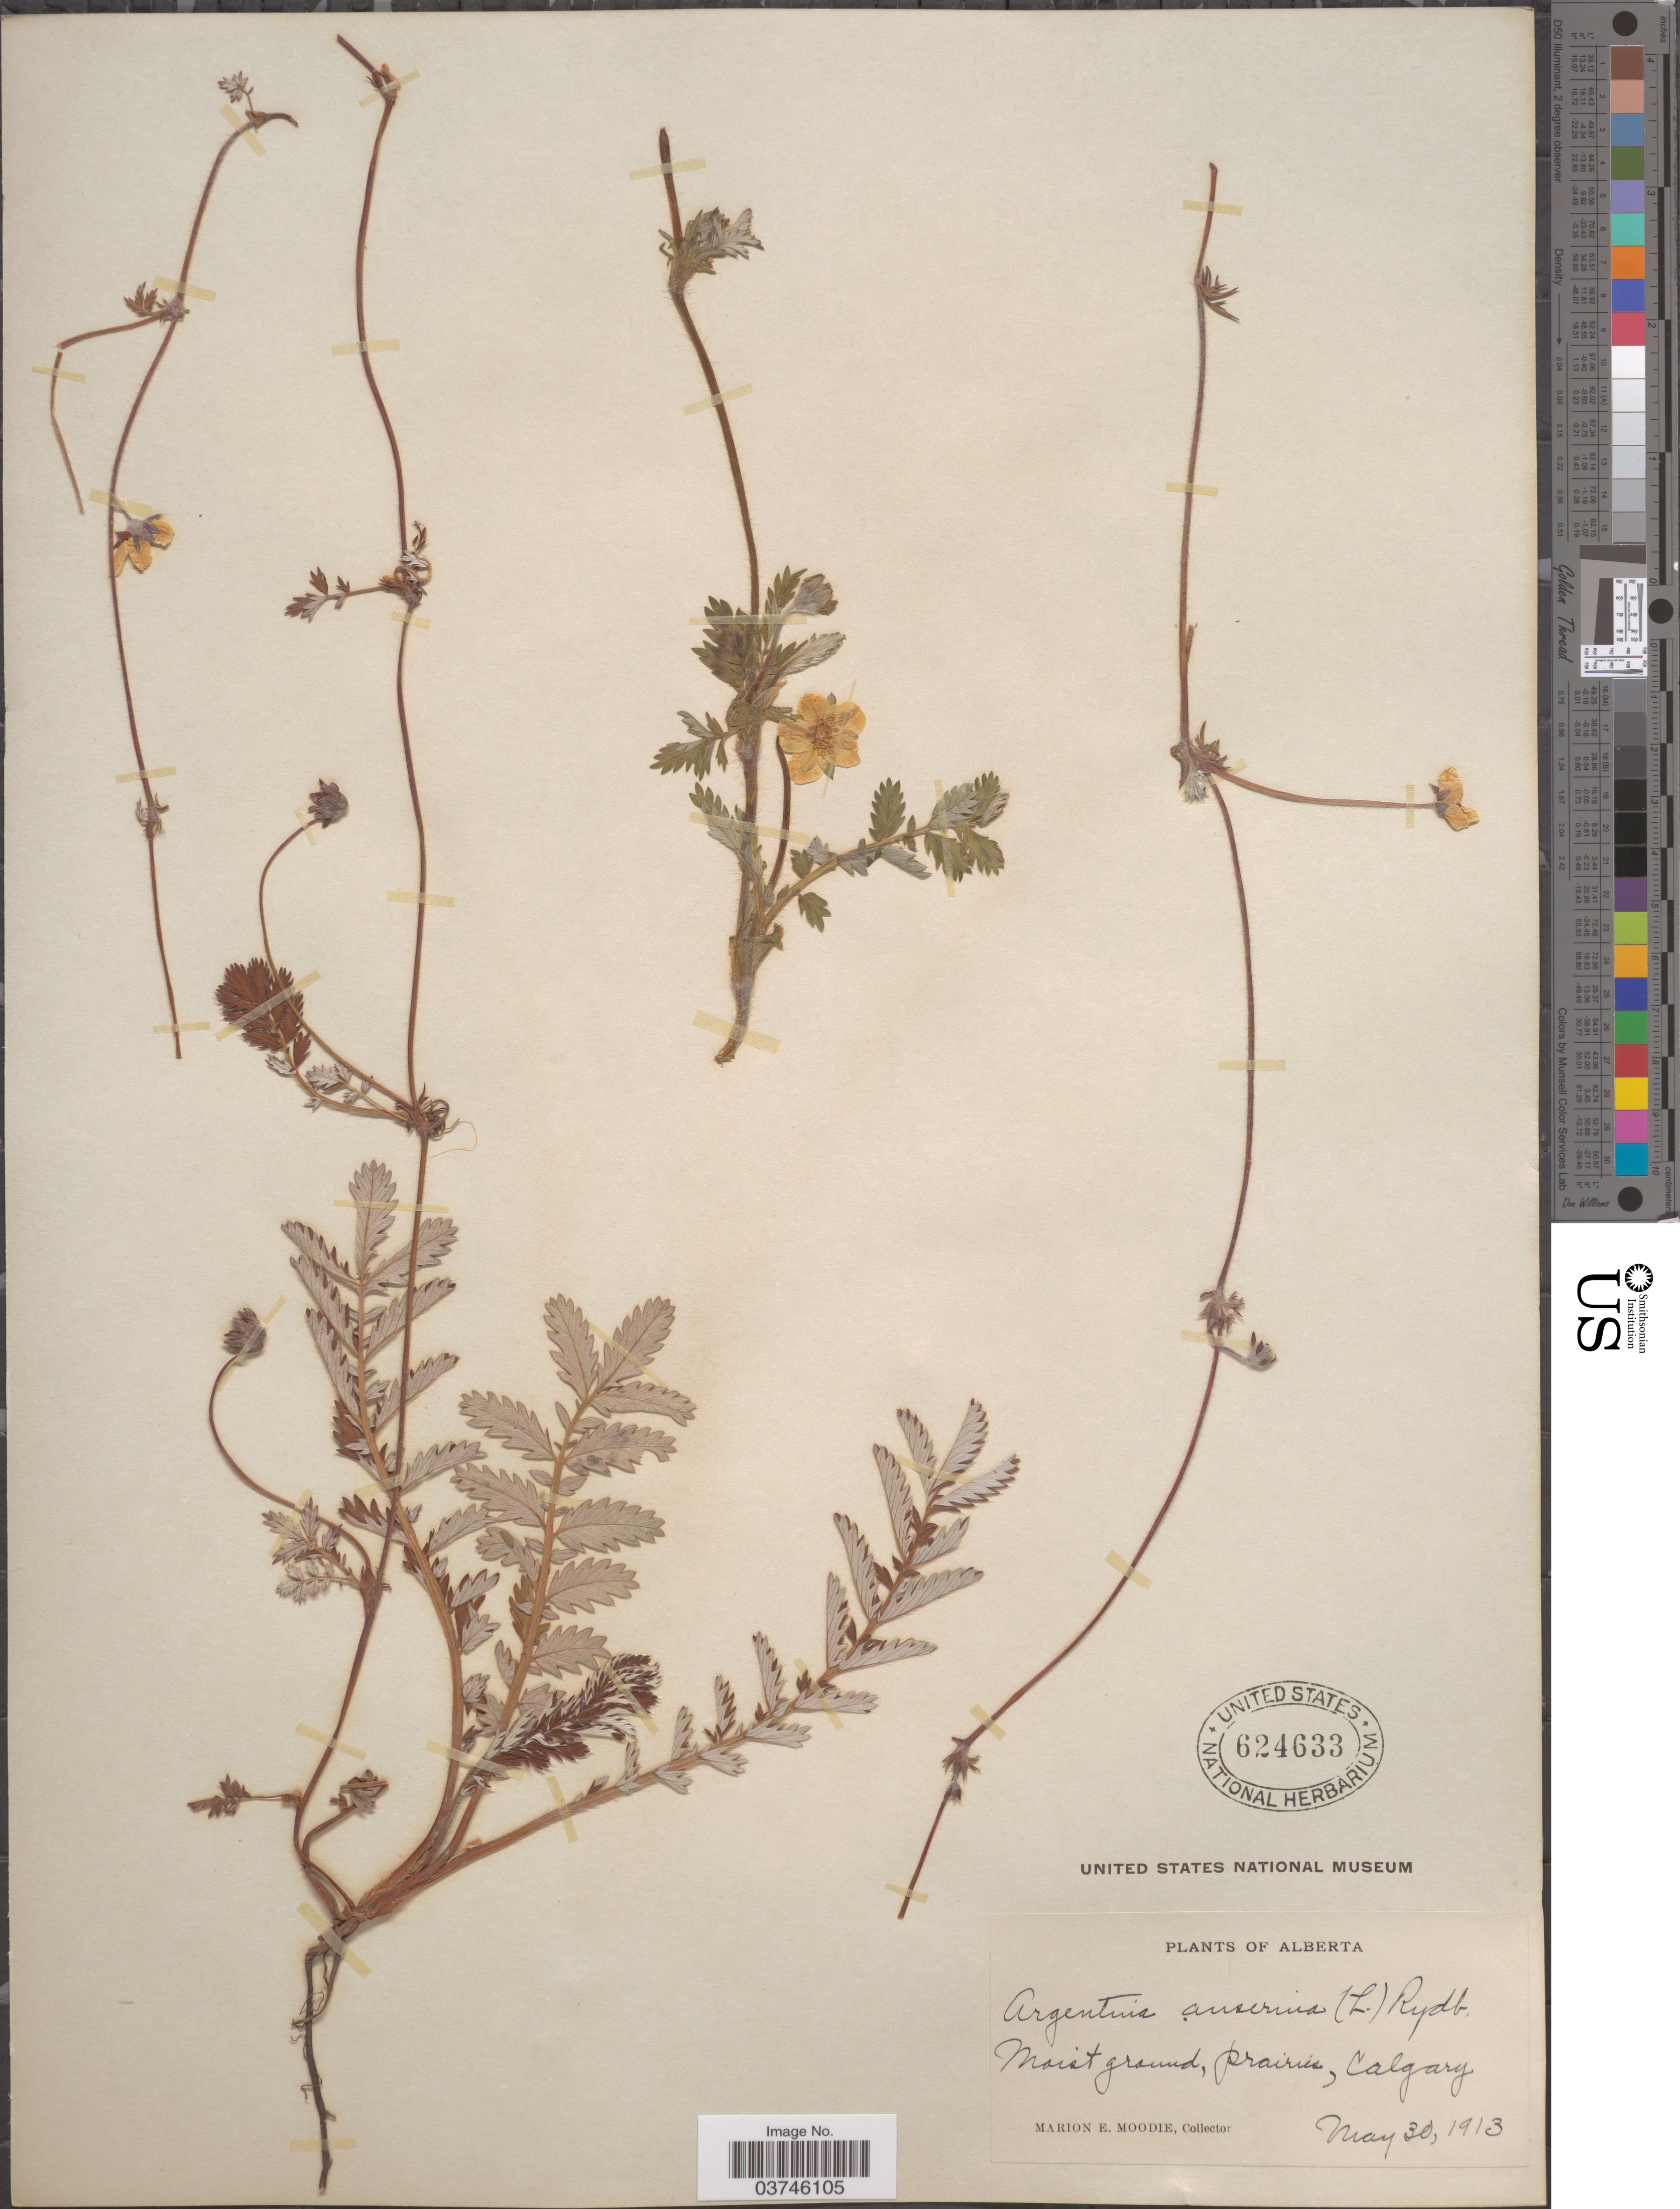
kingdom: Plantae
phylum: Tracheophyta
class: Magnoliopsida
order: Rosales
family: Rosaceae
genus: Argentina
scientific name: Argentina anserina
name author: (L.) Rydb.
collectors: M. E. Moodie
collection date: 1913-05-30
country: Canada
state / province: Alberta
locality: Moist ground, prairie, Calgary.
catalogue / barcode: US 624633